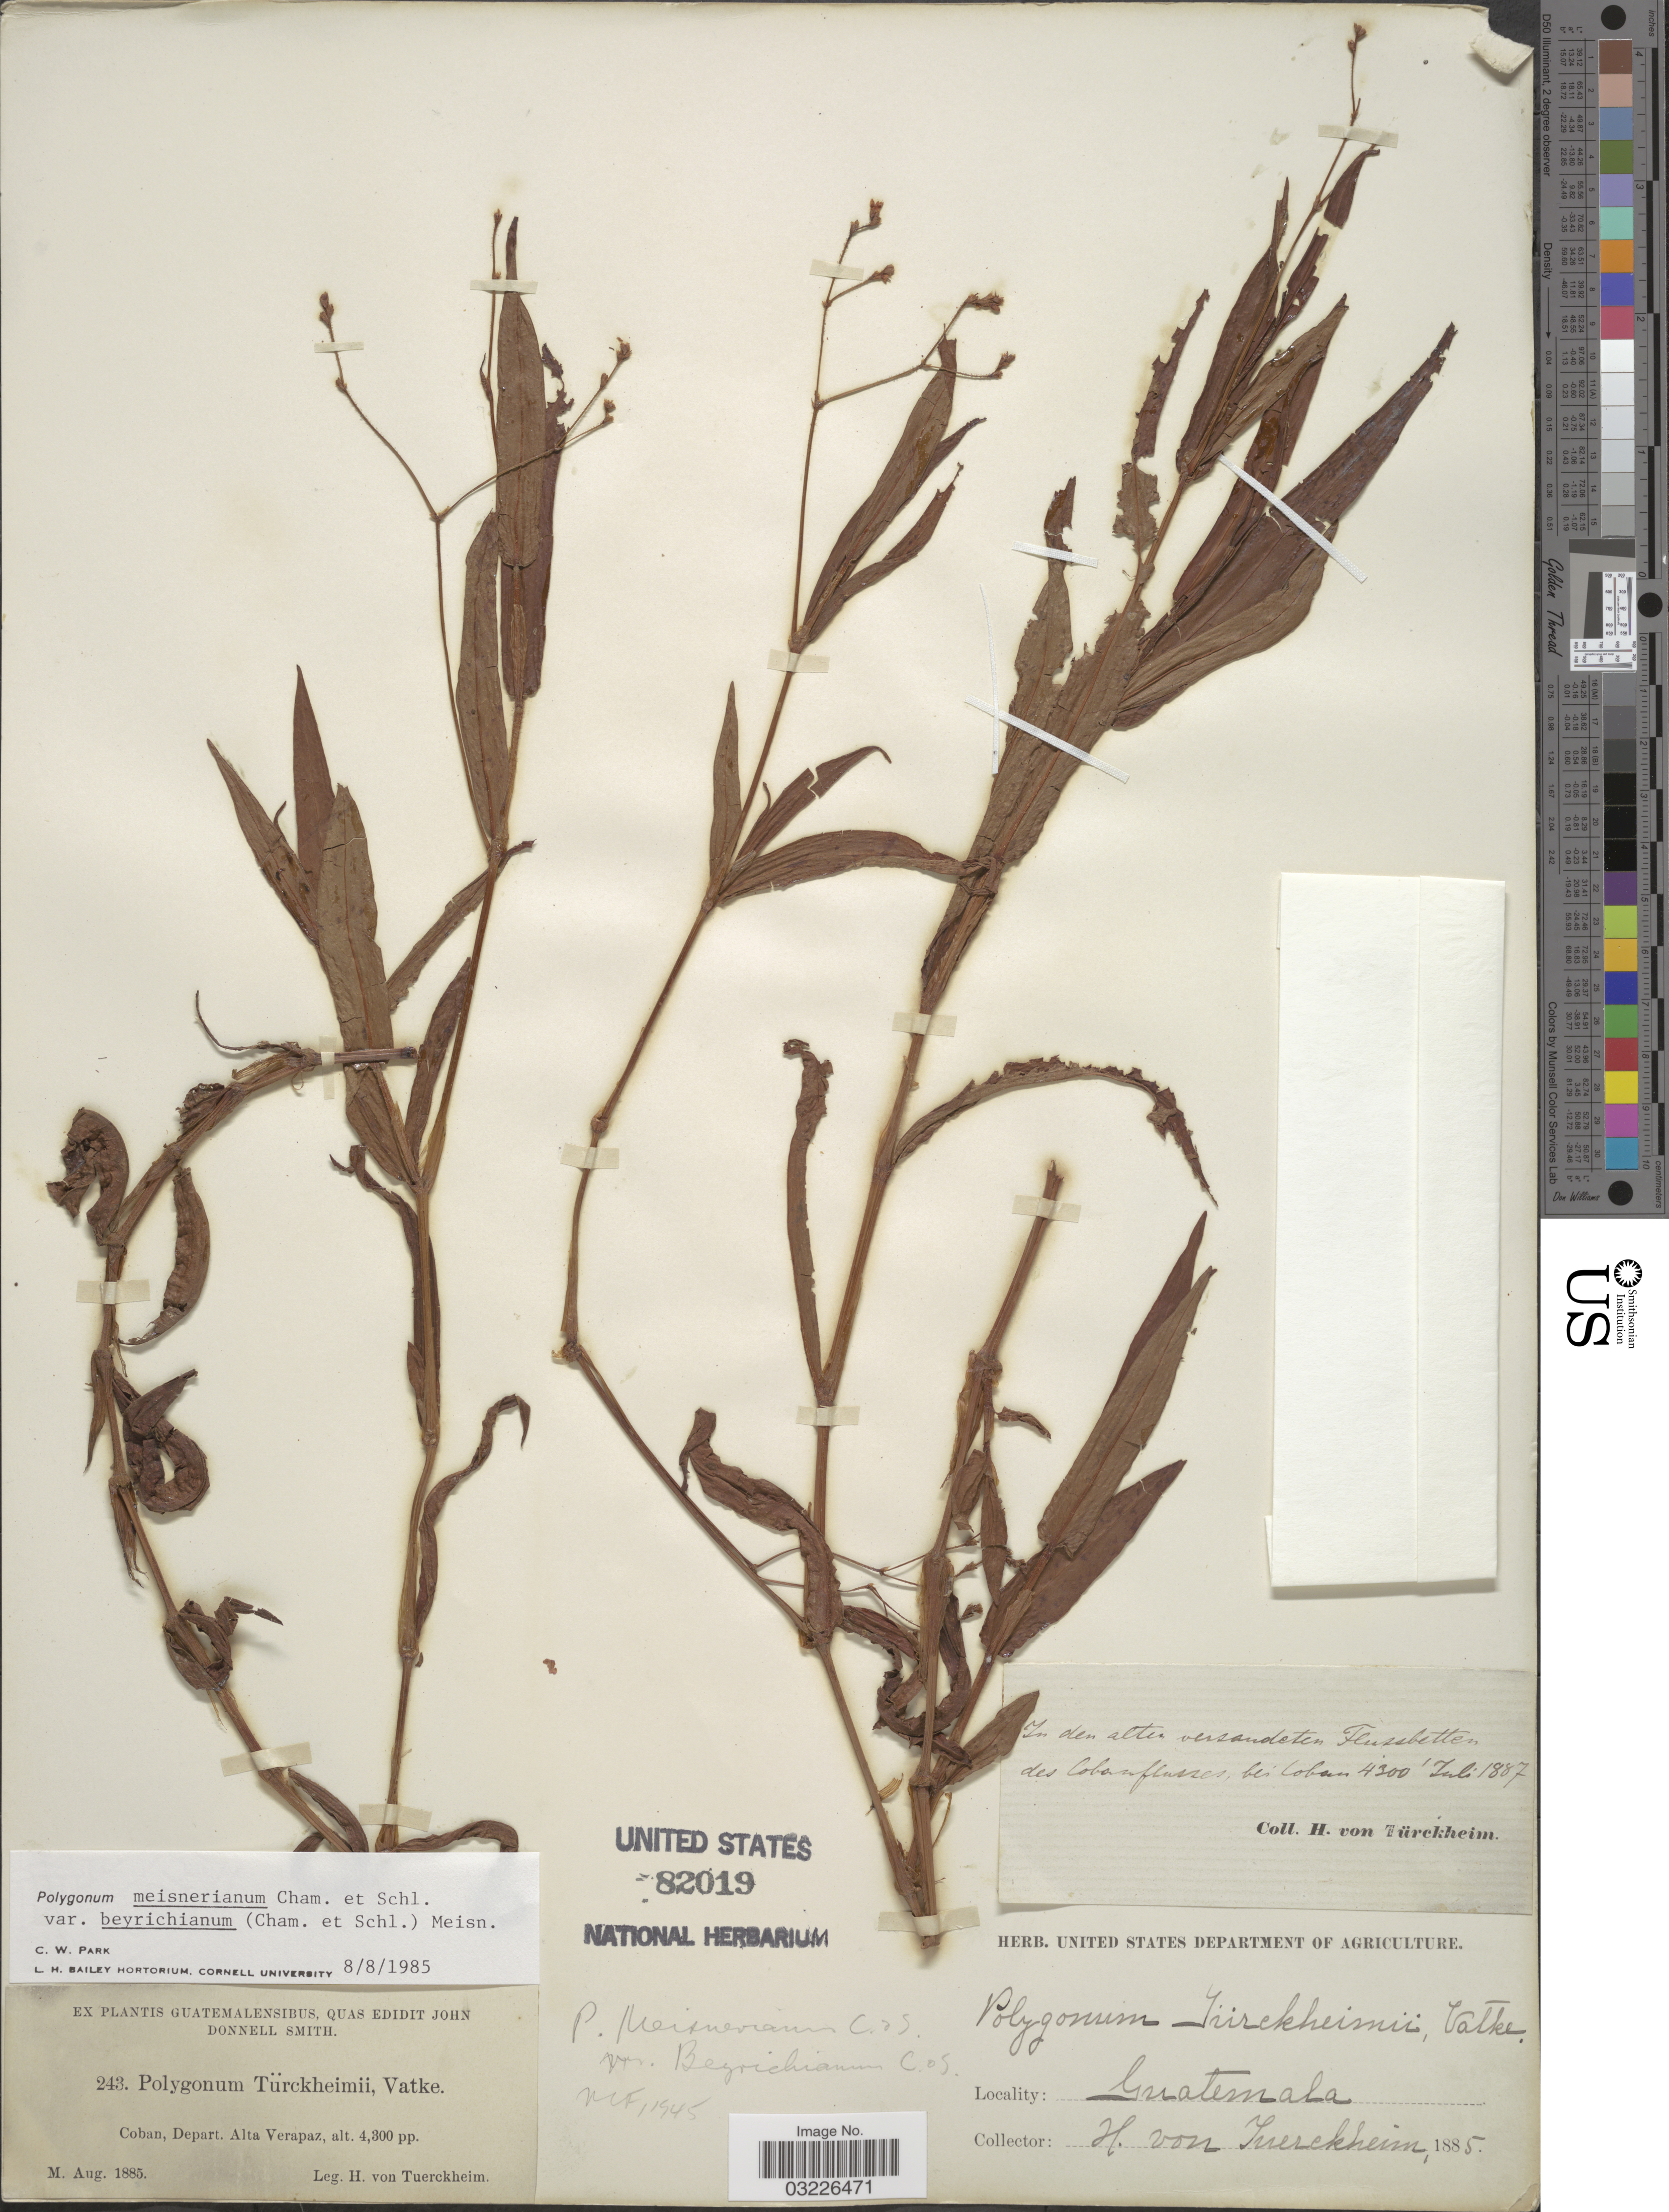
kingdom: Plantae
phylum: Tracheophyta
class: Magnoliopsida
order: Caryophyllales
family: Polygonaceae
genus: Polygonum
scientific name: Polygonum meisnerianum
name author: Cham. & Schltdl.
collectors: H. von Türckheim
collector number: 243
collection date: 1885-08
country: Guatemala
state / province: Alta Verapaz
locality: Coban, Depart. Alta Verapaz.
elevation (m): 1311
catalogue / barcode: US 82019